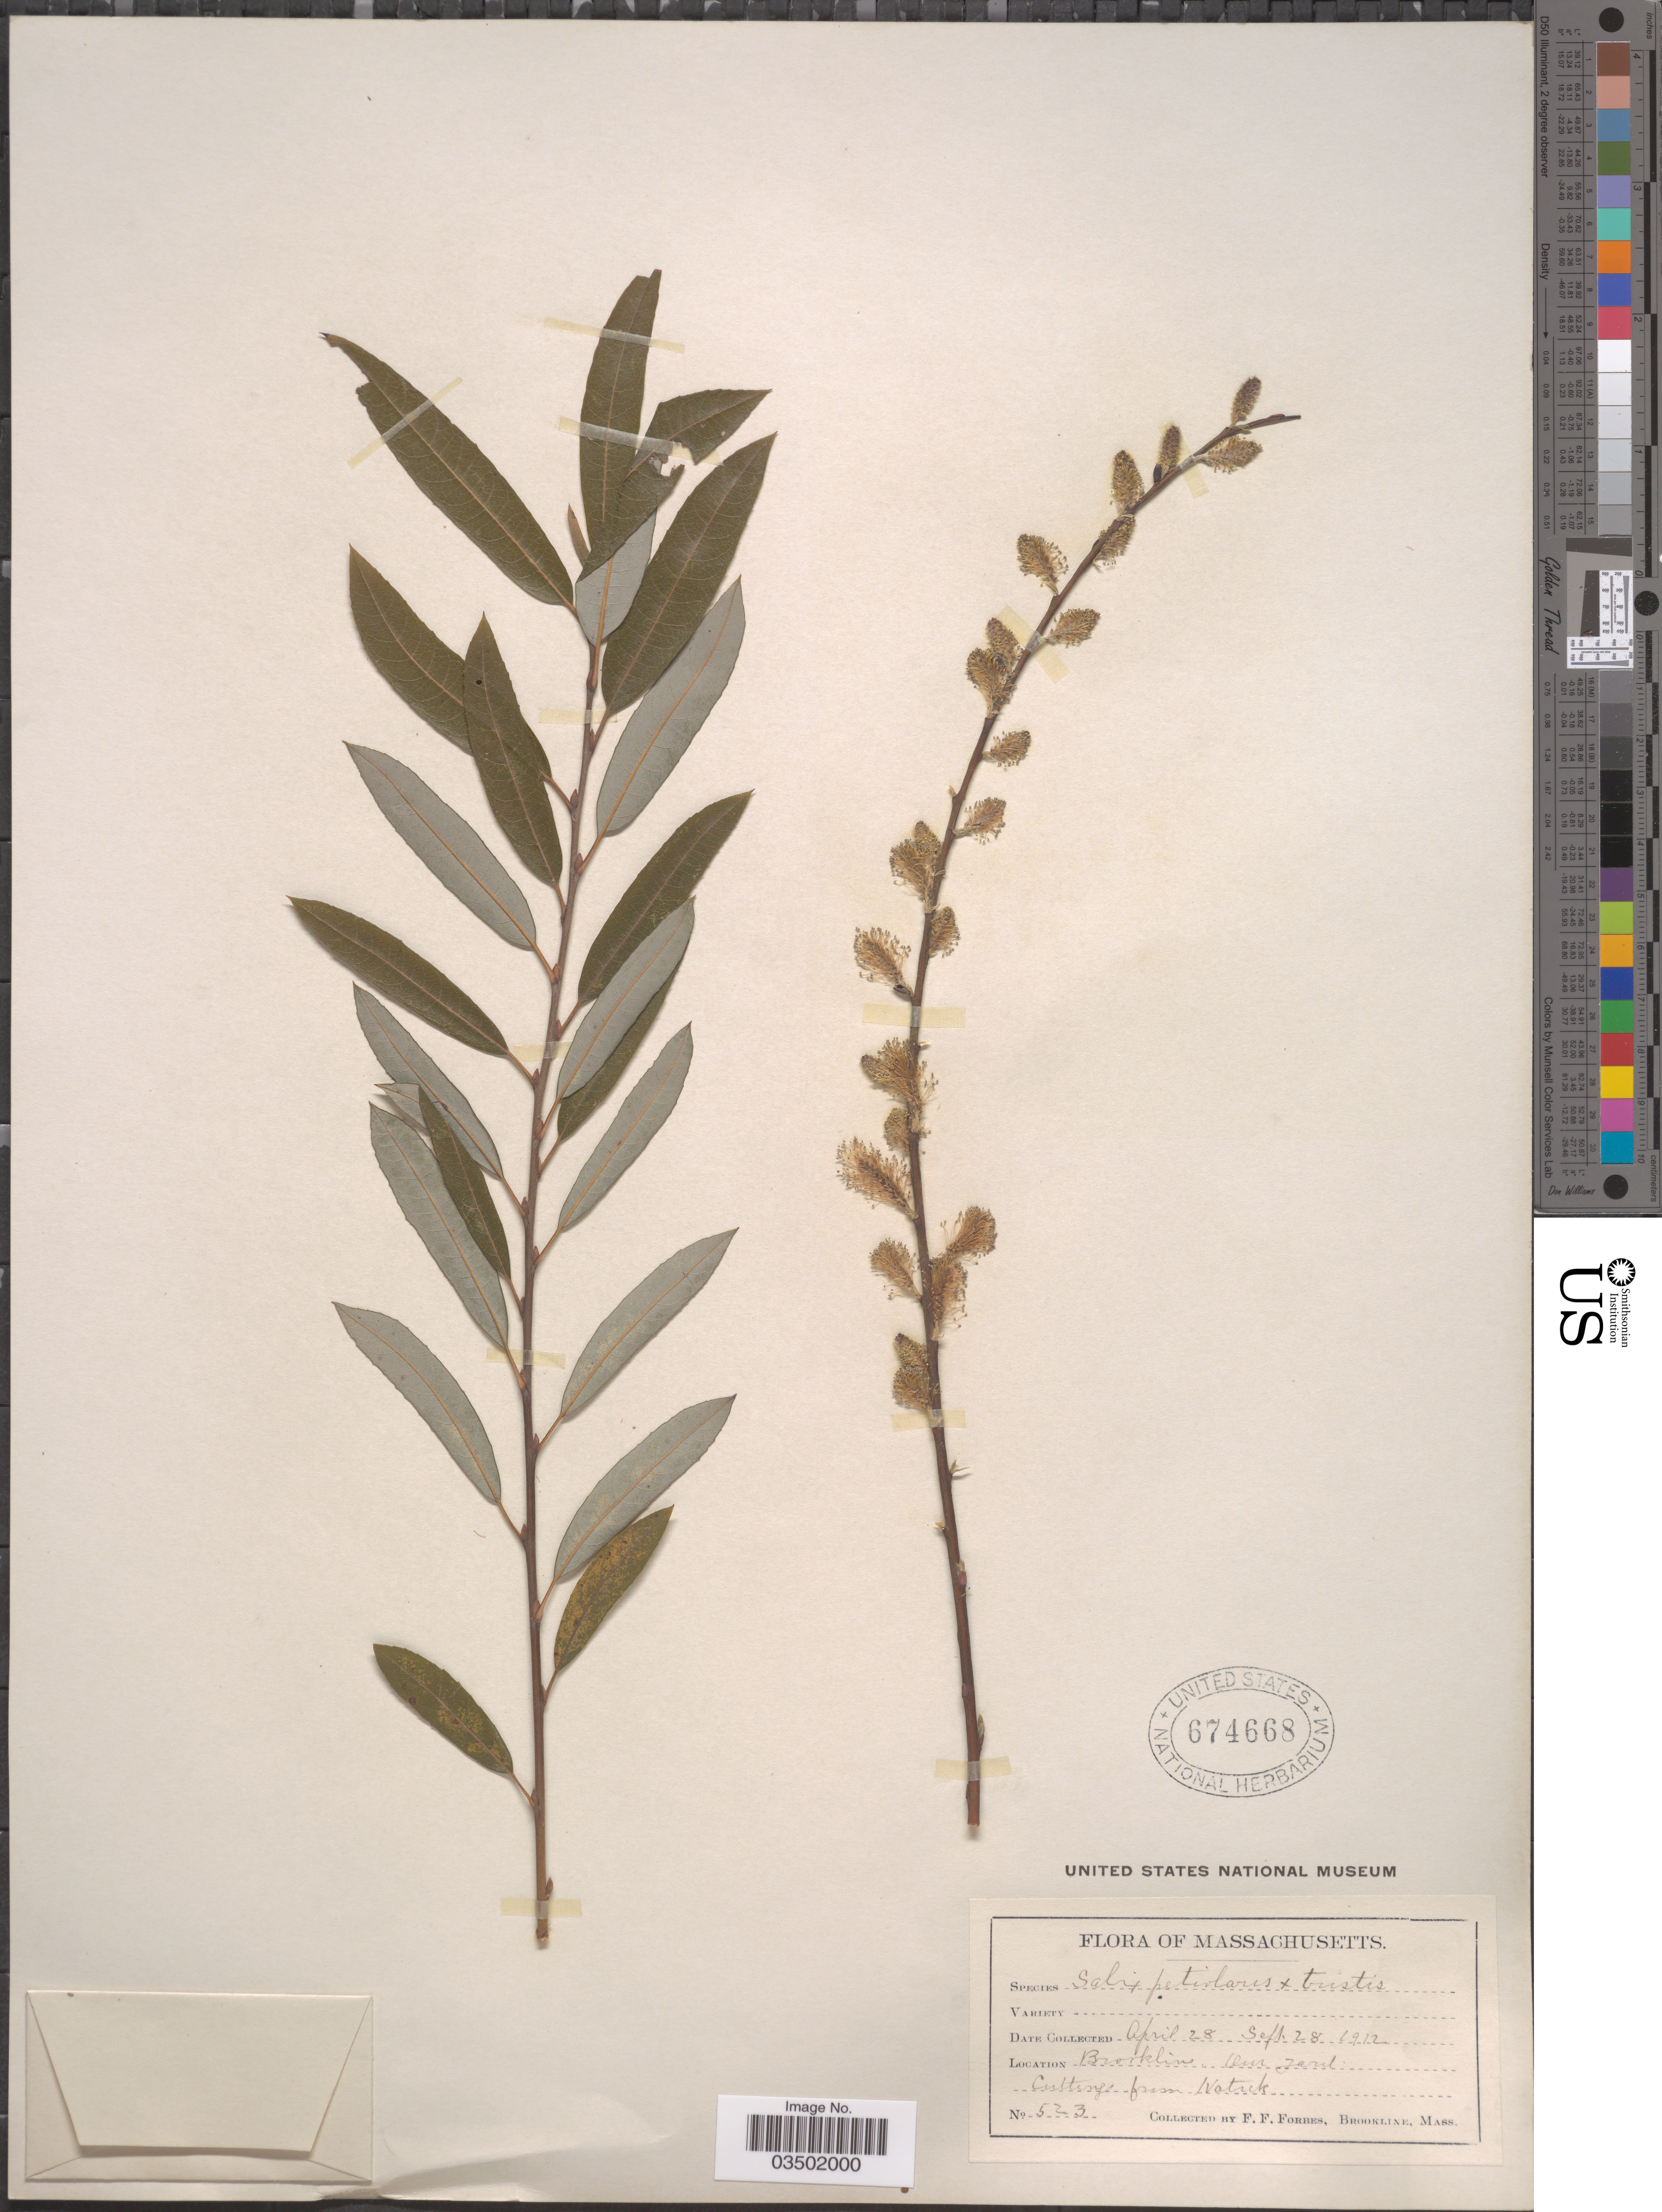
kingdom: Plantae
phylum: Tracheophyta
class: Magnoliopsida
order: Malpighiales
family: Salicaceae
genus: Salix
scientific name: Salix petiolaris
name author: Sm.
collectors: F. Forbes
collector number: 523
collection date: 1912-04-28/1912-09-28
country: United States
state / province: Massachusetts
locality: Brookline. Our Yard.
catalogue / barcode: US 674668